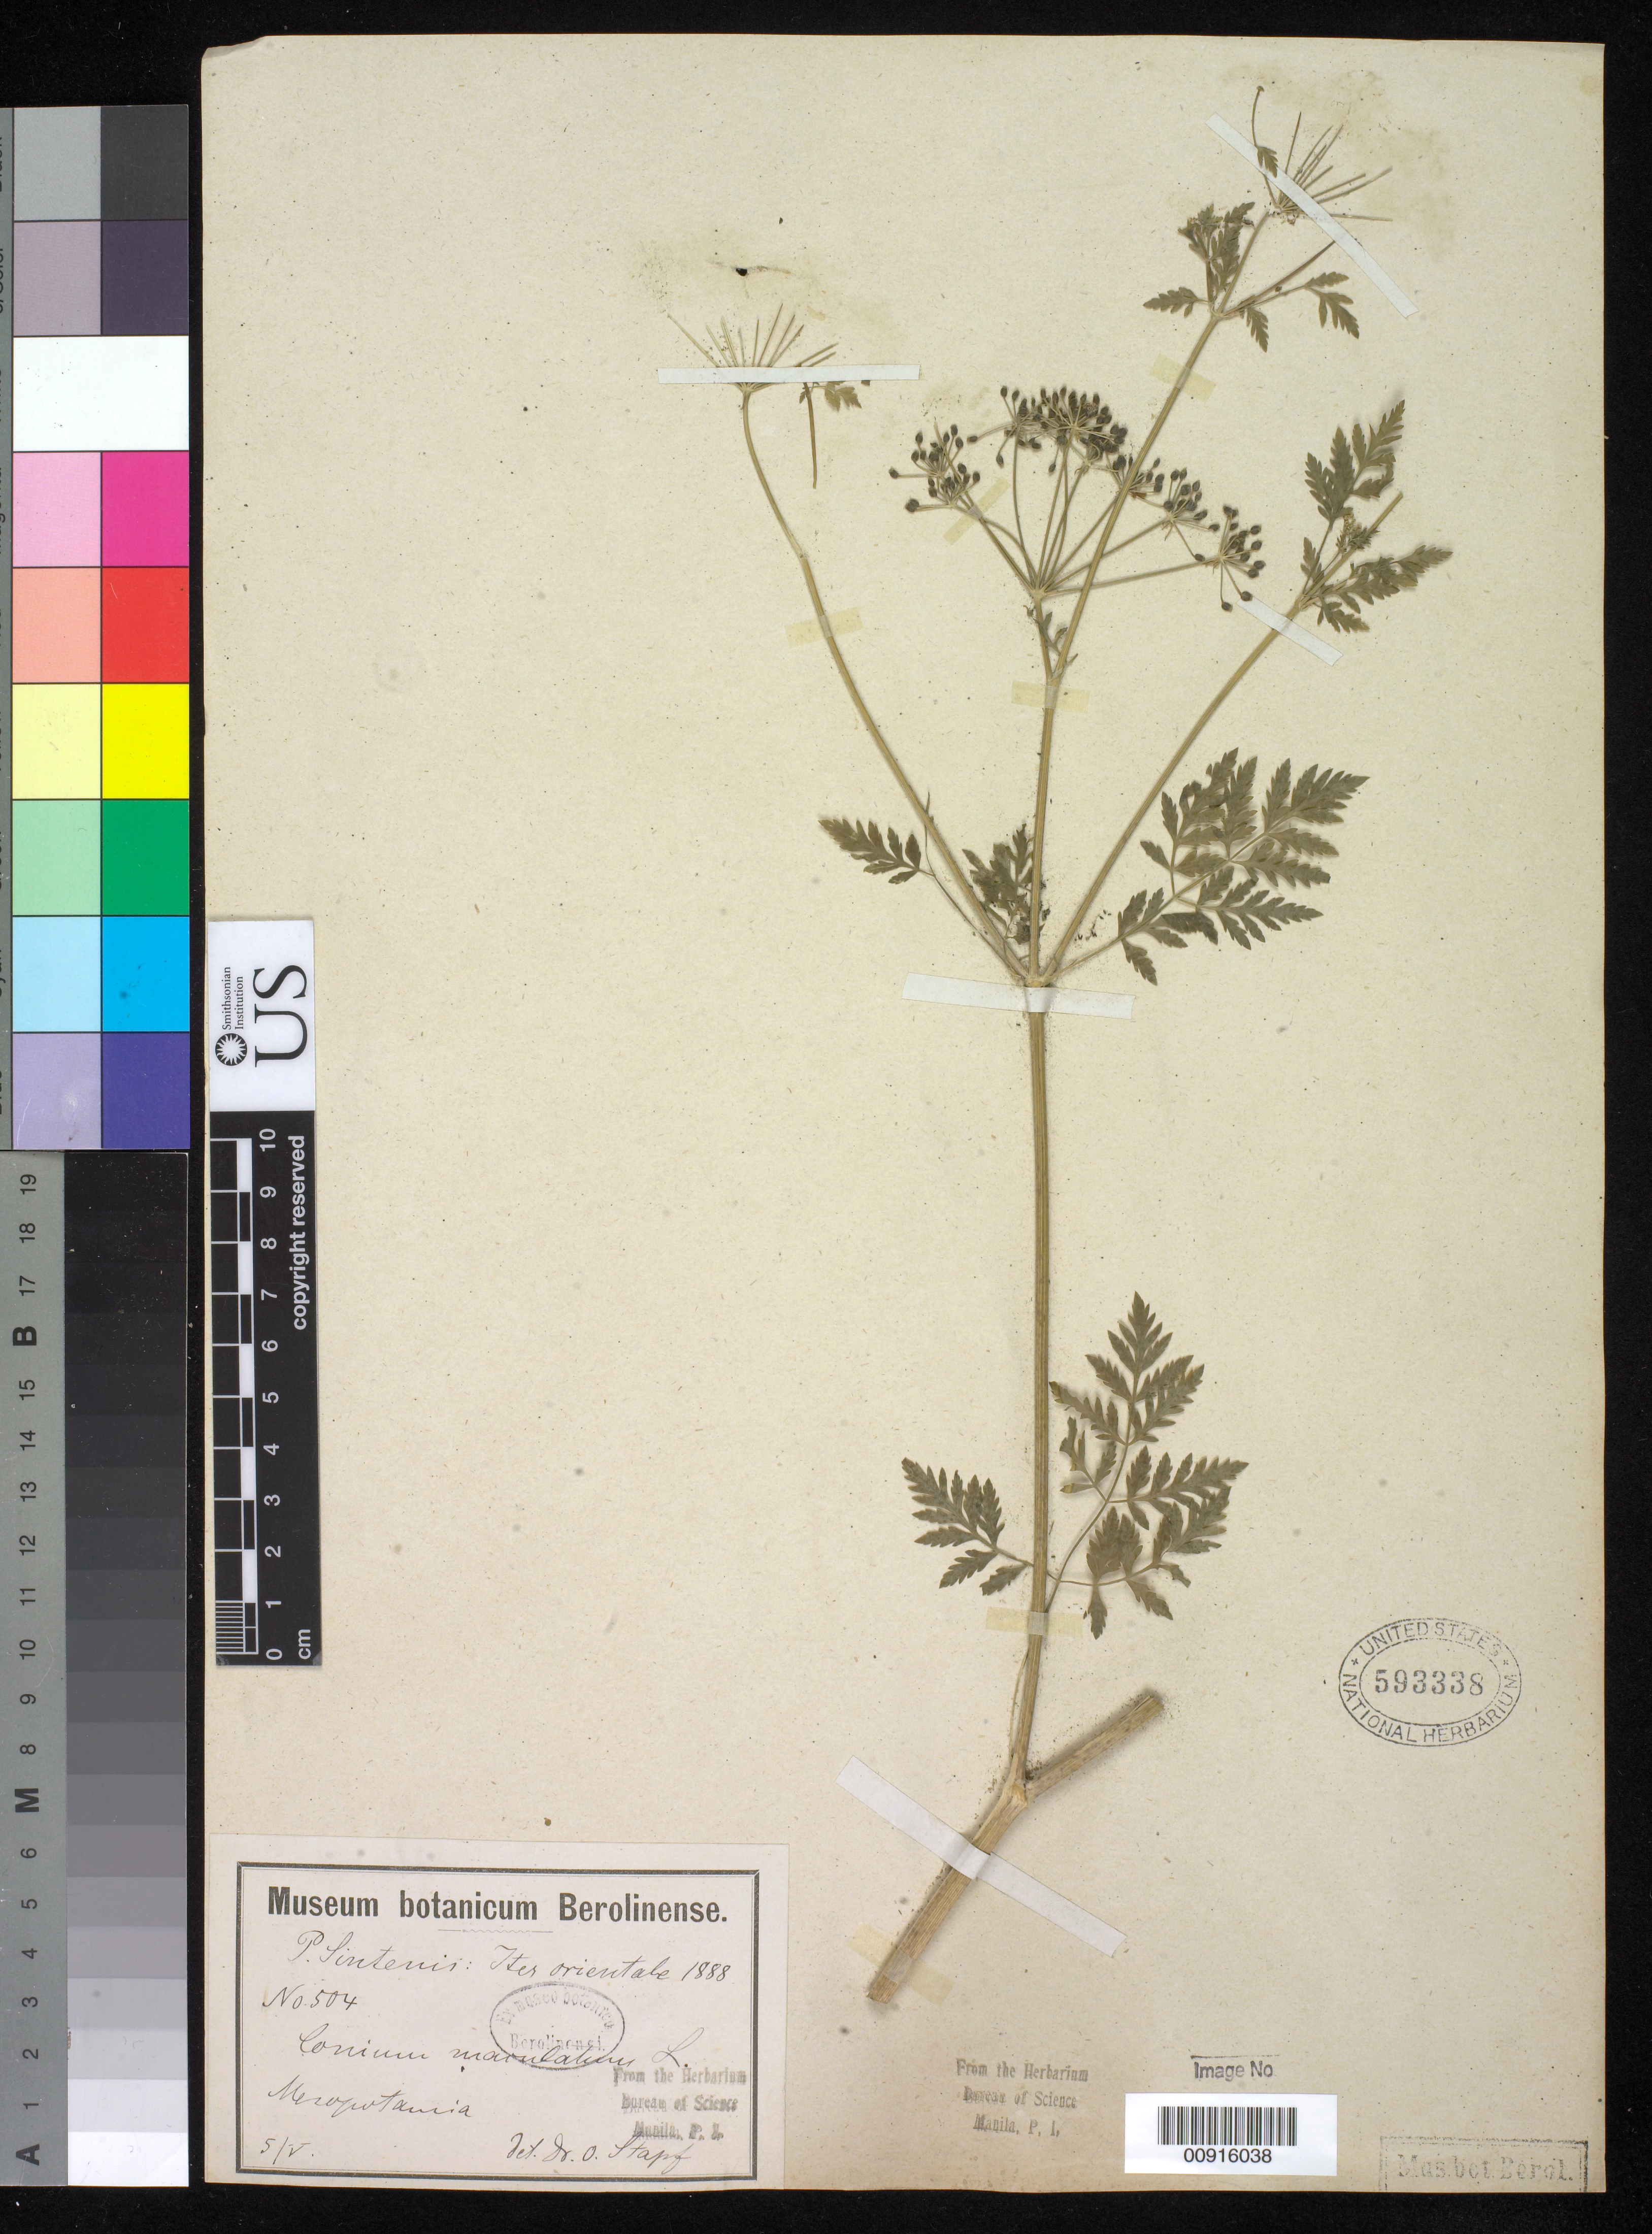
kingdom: Plantae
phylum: Tracheophyta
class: Magnoliopsida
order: Apiales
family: Apiaceae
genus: Conium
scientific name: Conium maculatum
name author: L.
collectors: Stapf, S.A.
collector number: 504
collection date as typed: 05 May 1888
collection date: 1888-05-05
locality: Mesopotamia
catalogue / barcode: US 593338